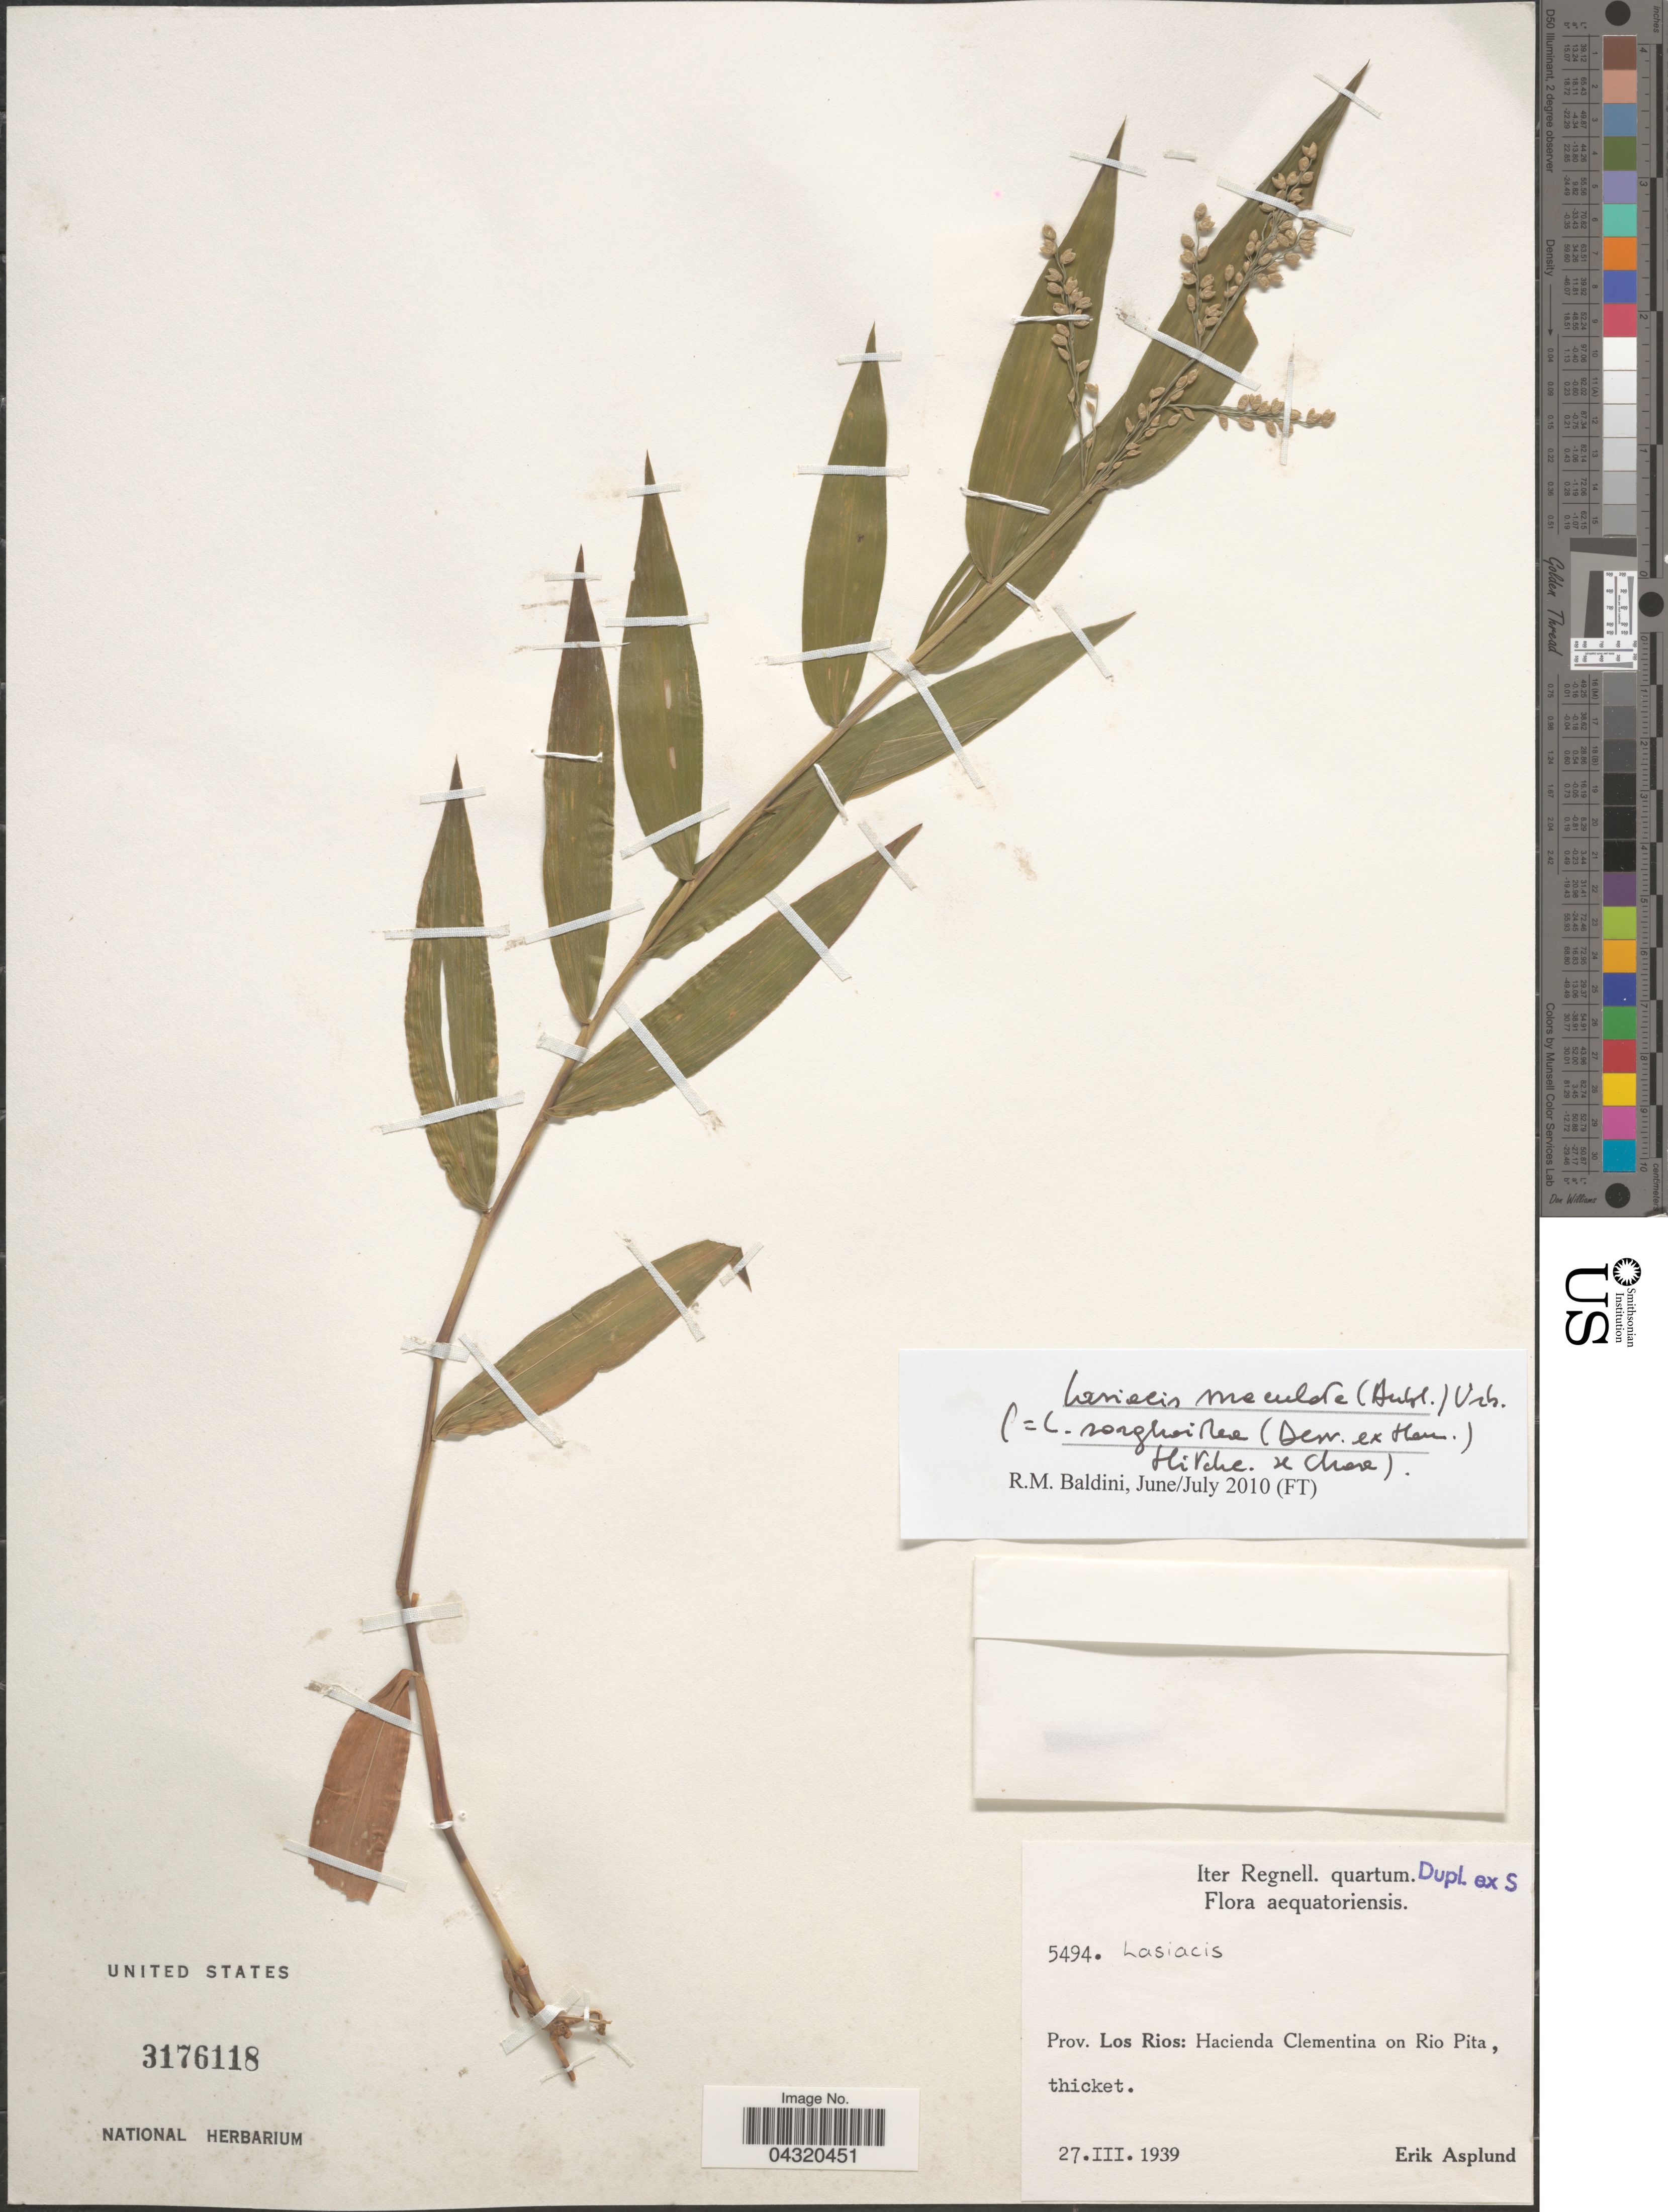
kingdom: Plantae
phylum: Tracheophyta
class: Liliopsida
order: Poales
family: Poaceae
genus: Lasiacis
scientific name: Lasiacis sorghoidea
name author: (Desv. ex Ham.) Hitchc. & Chase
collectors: E. Asplund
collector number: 5494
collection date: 1939-03-27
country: Ecuador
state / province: Los Ríos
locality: Iter Regnell. quartum. Hacienda Clementina on Rio Pita, thicket.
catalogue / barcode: US 3176118